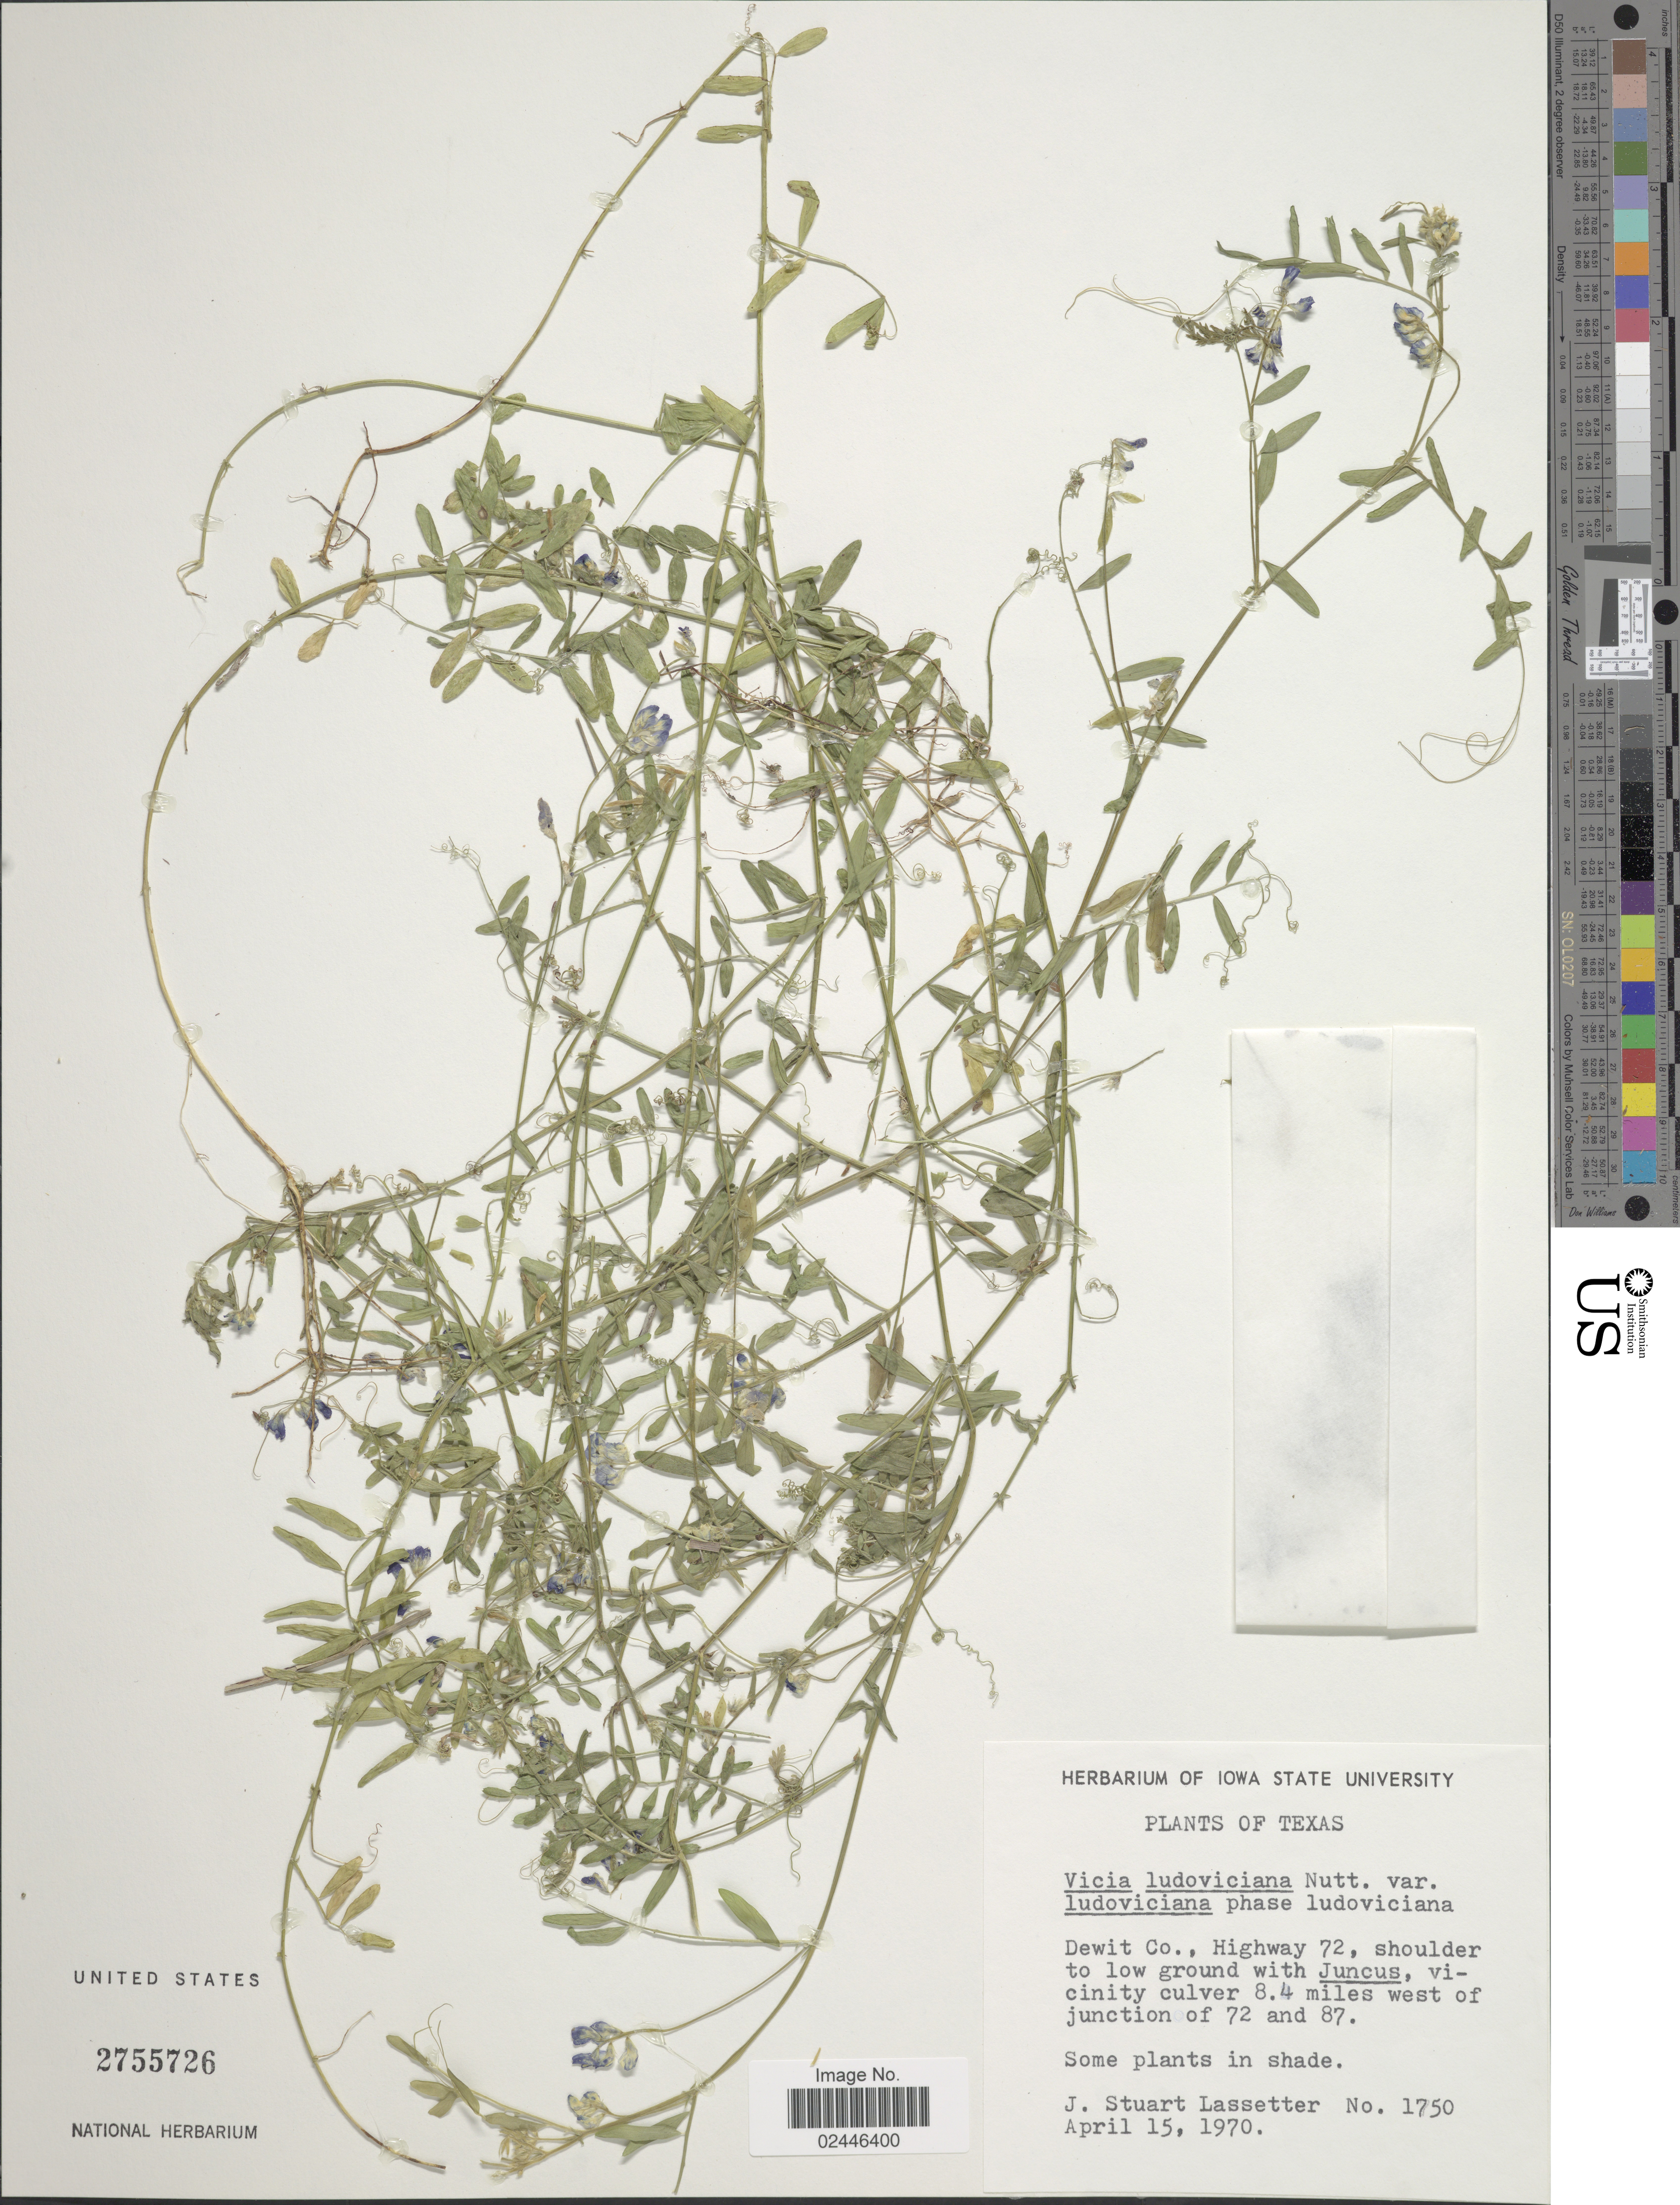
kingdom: Plantae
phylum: Tracheophyta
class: Magnoliopsida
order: Fabales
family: Fabaceae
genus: Vicia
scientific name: Vicia ludoviciana var. ludoviciana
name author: Nutt. ex Torr. & A. Gray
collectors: J. Lassetter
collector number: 1750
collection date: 1970-04-15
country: United States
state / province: Texas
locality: Dewit Co., Highway 72, vicinity culver 8.4 miles west of junction of 72 and 87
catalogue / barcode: US 2755726